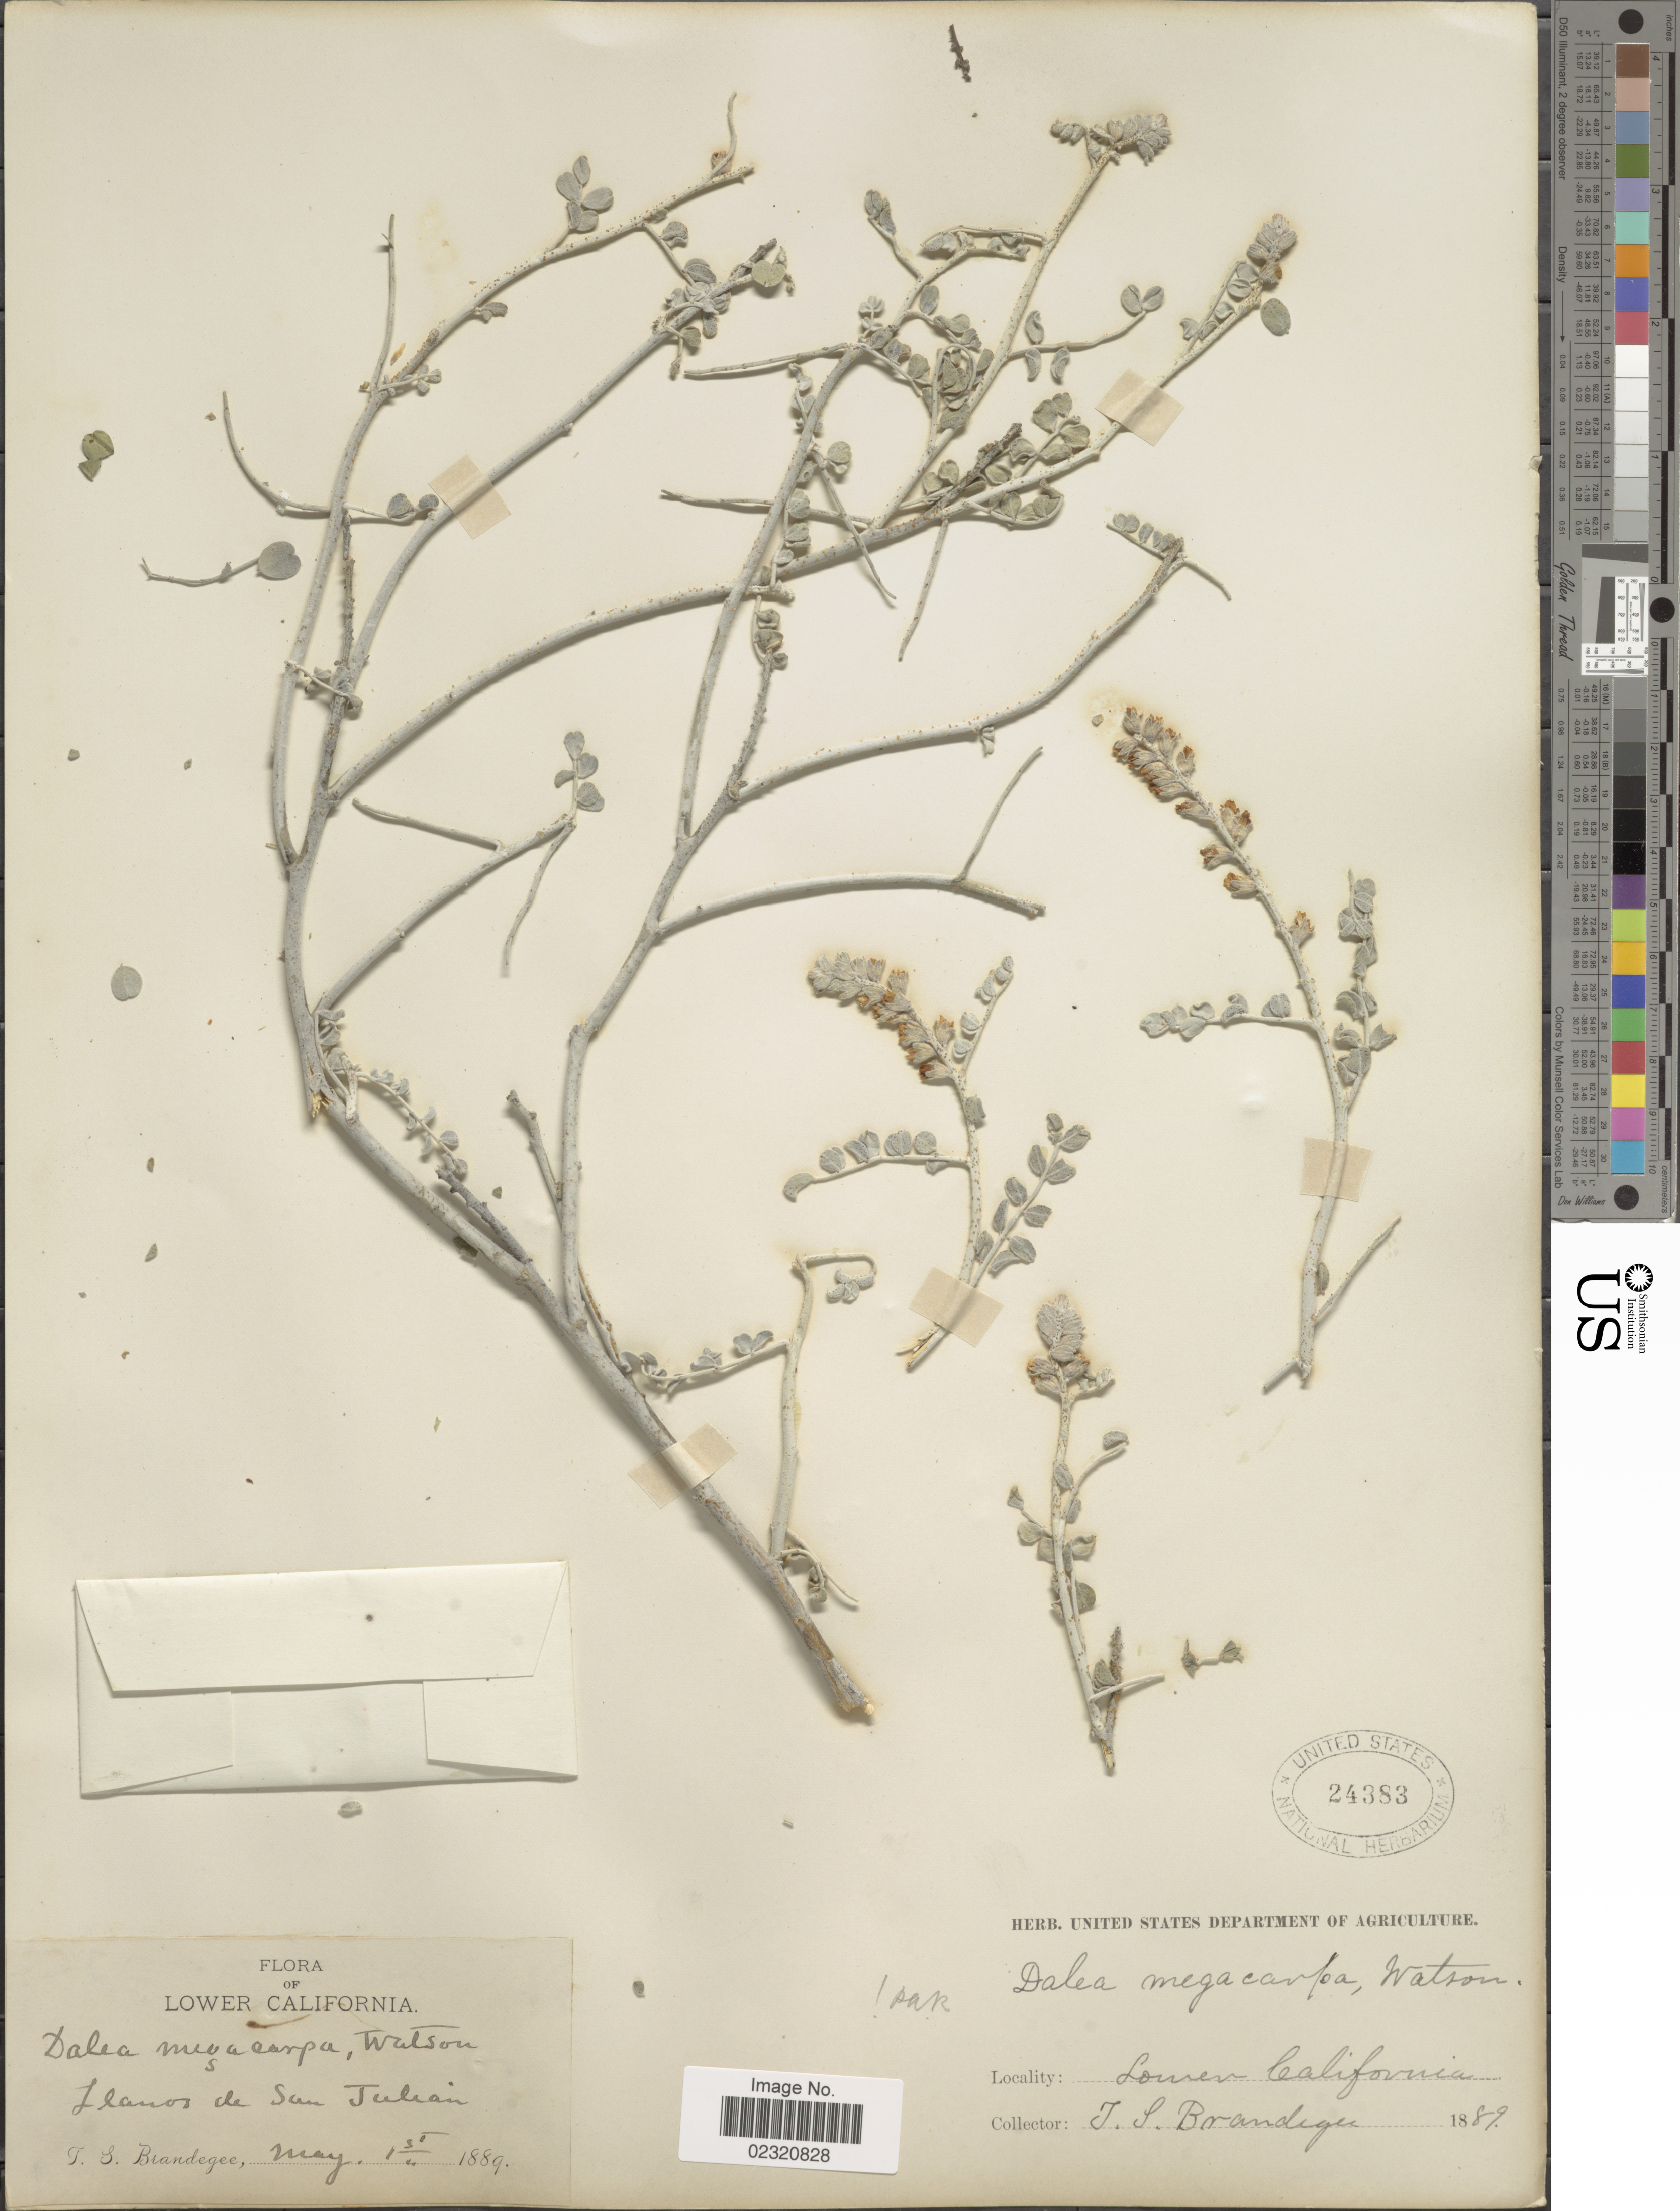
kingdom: Plantae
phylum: Tracheophyta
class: Magnoliopsida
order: Fabales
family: Fabaceae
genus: Errazurizia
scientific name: Errazurizia megacarpa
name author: I.M. Johnst.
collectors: J. S. Brandegee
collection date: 1889-05-01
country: Mexico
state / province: Baja California Norte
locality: Lower California, Llamos de San Julian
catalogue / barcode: US 24383